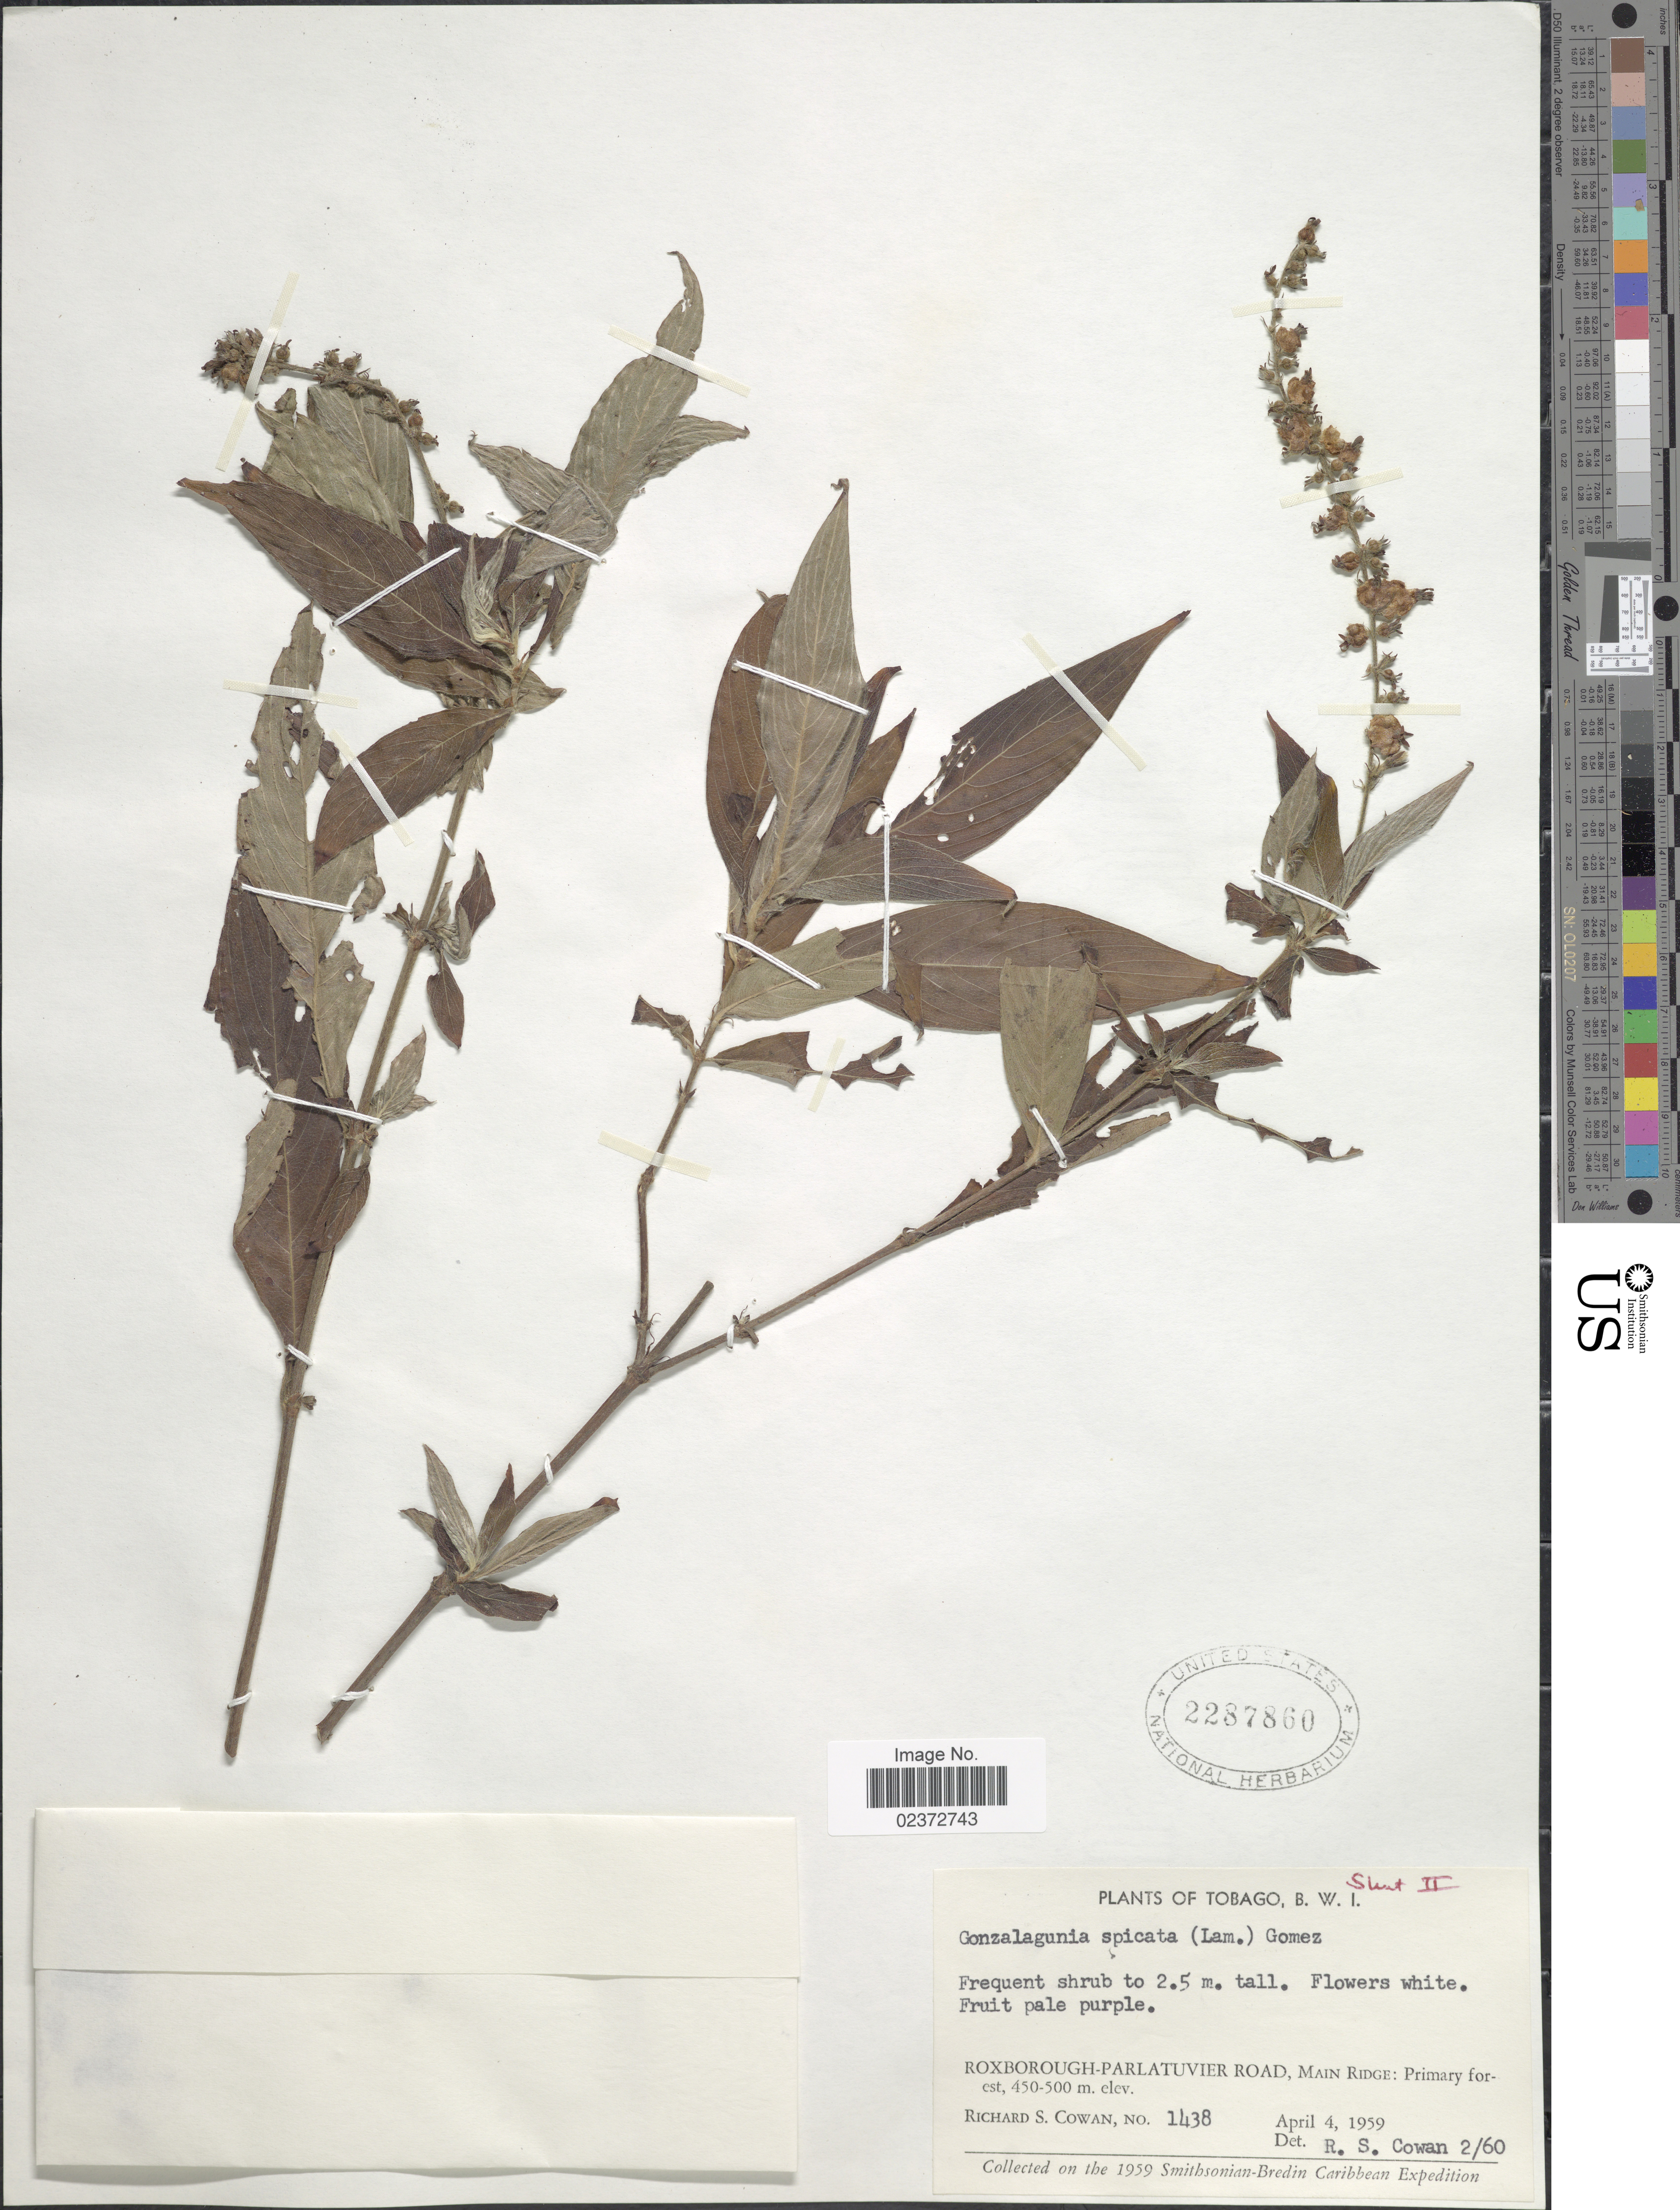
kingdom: Plantae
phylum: Tracheophyta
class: Magnoliopsida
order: Gentianales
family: Rubiaceae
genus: Gonzalagunia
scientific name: Gonzalagunia spicata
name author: (Lam.) M. Gómez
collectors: R. S. Cowan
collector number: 1438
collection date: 1959-04-04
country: Trinidad and Tobago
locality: Tobago. Roxborough-Parlatuvier Road, Main Ridge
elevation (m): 450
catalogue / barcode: US 2287860